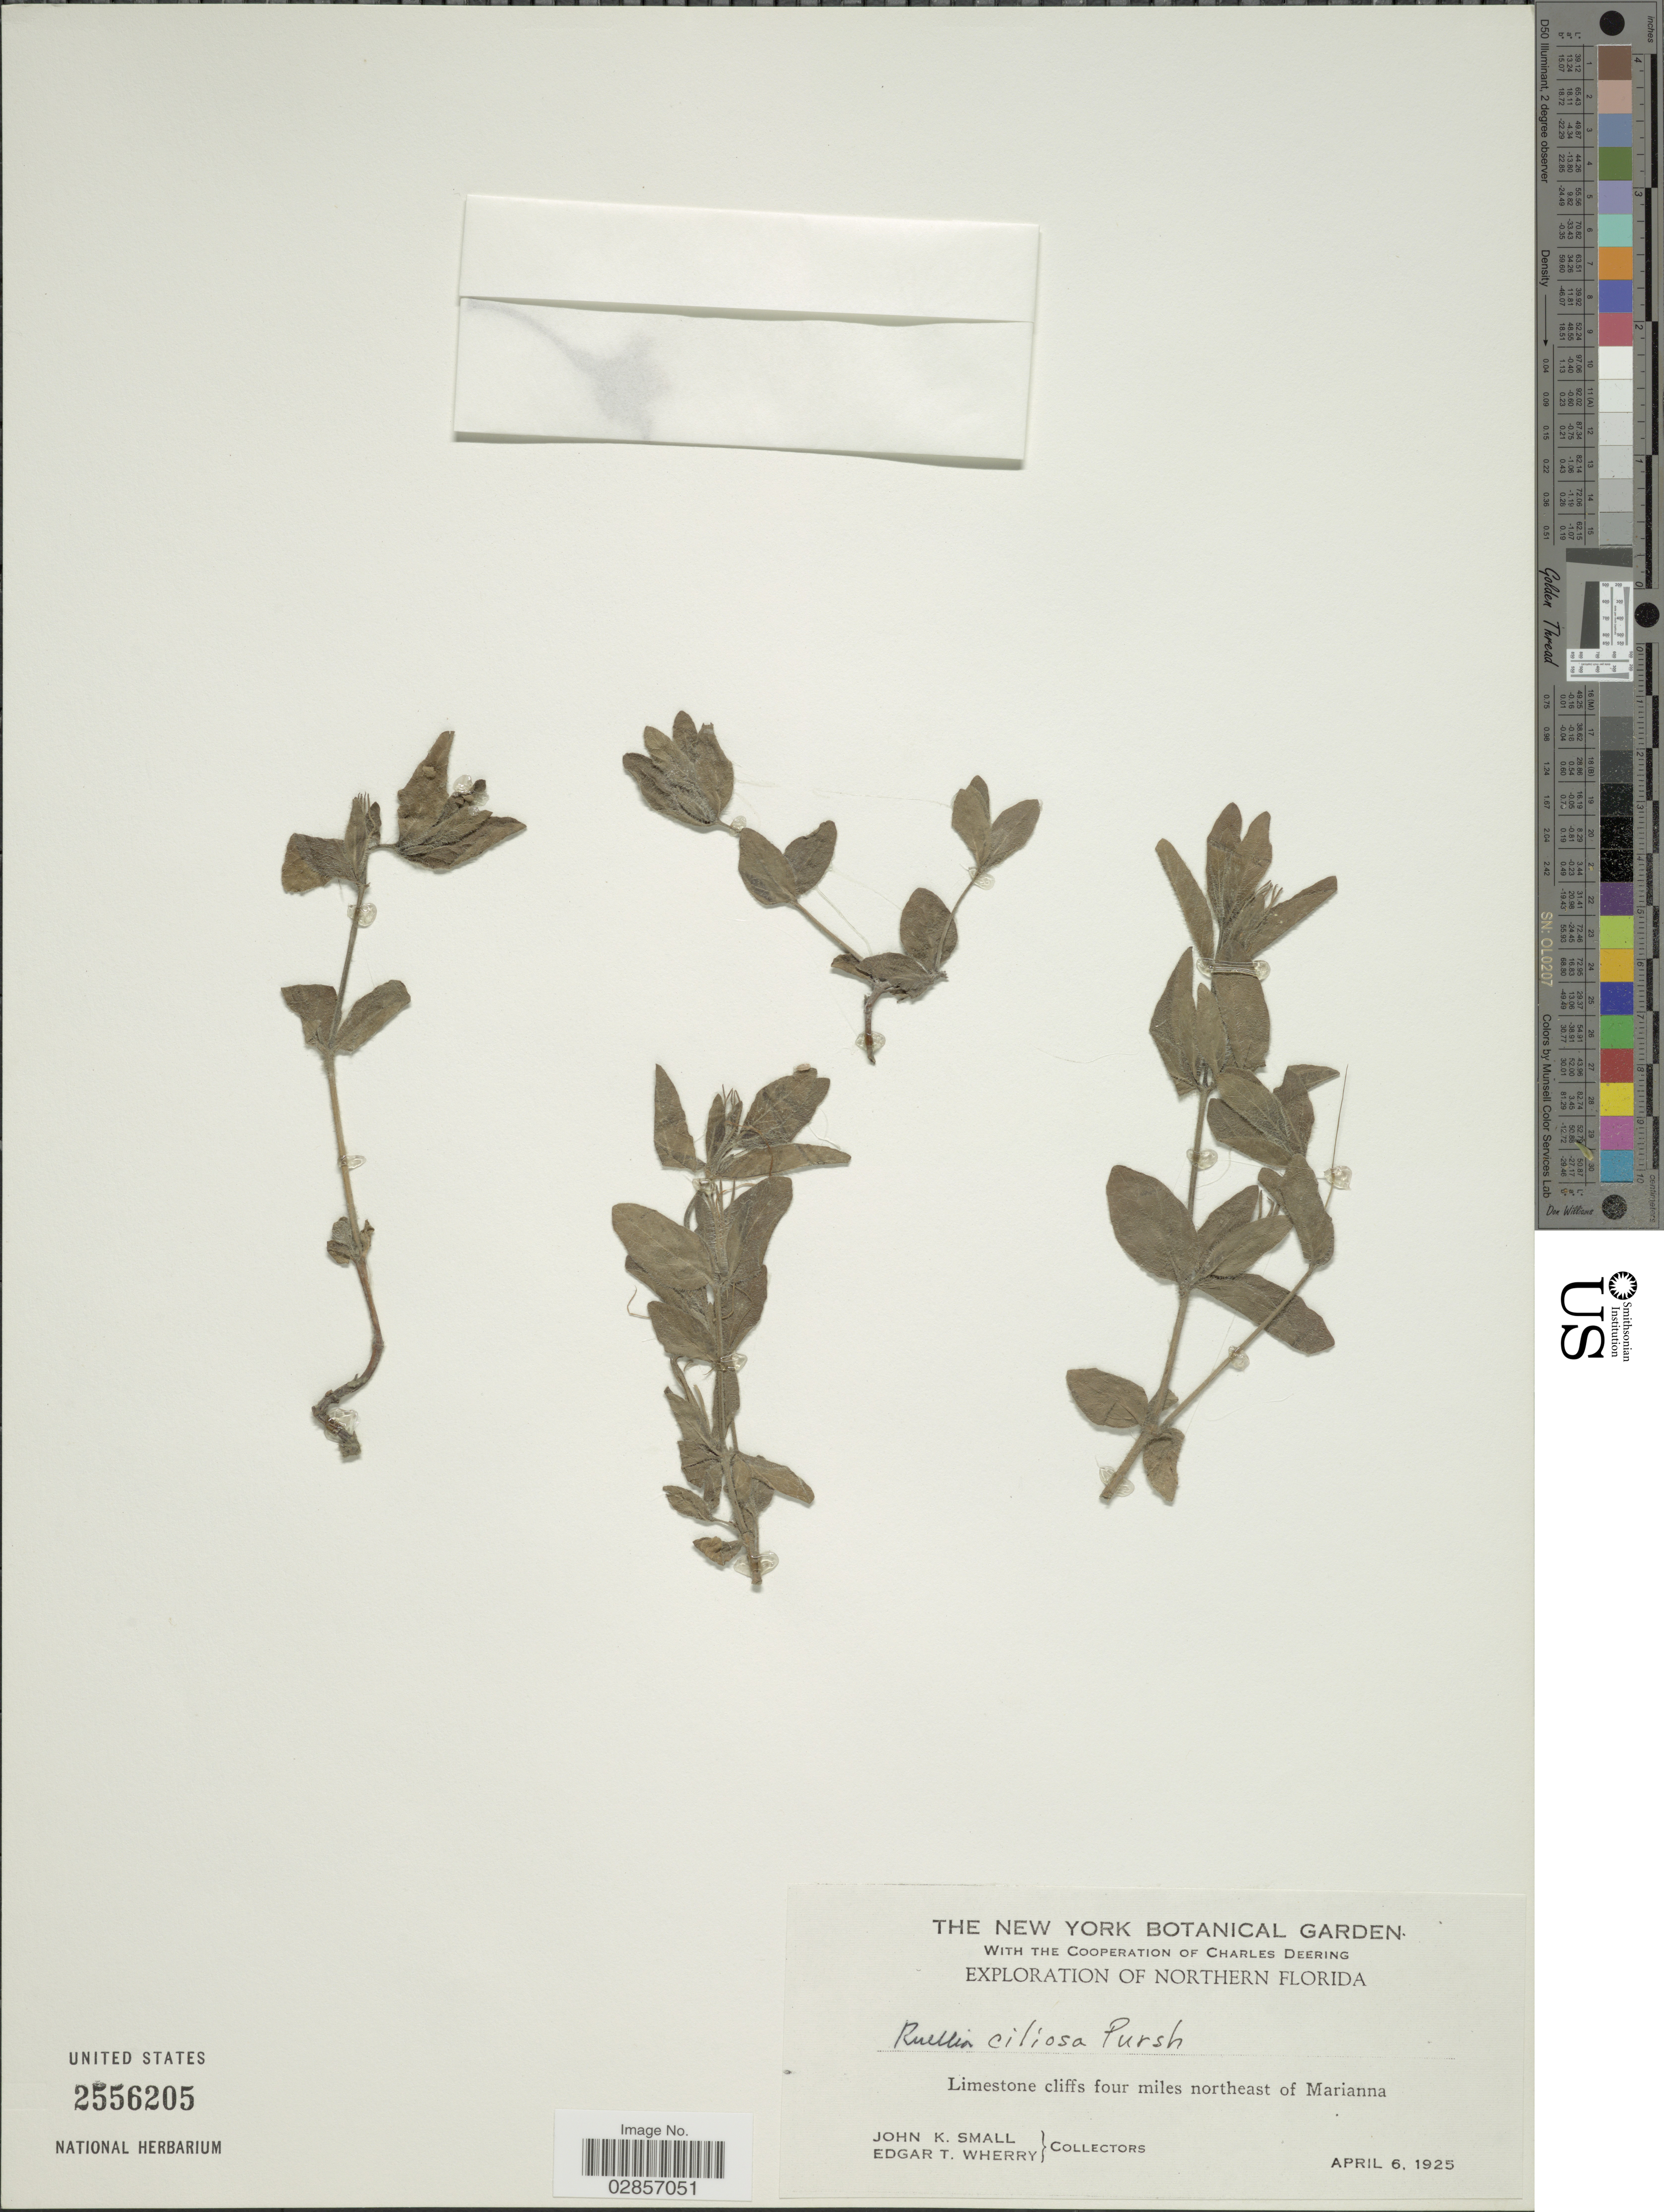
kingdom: Plantae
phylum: Tracheophyta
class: Magnoliopsida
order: Lamiales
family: Acanthaceae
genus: Ruellia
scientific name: Ruellia ciliosa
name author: Pursh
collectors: J. K. Small & E. T. Wherry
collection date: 1925-04-06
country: United States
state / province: Florida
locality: Northern Florida. Limestone cliffs four miles northeast of Marianna.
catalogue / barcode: US 2556205